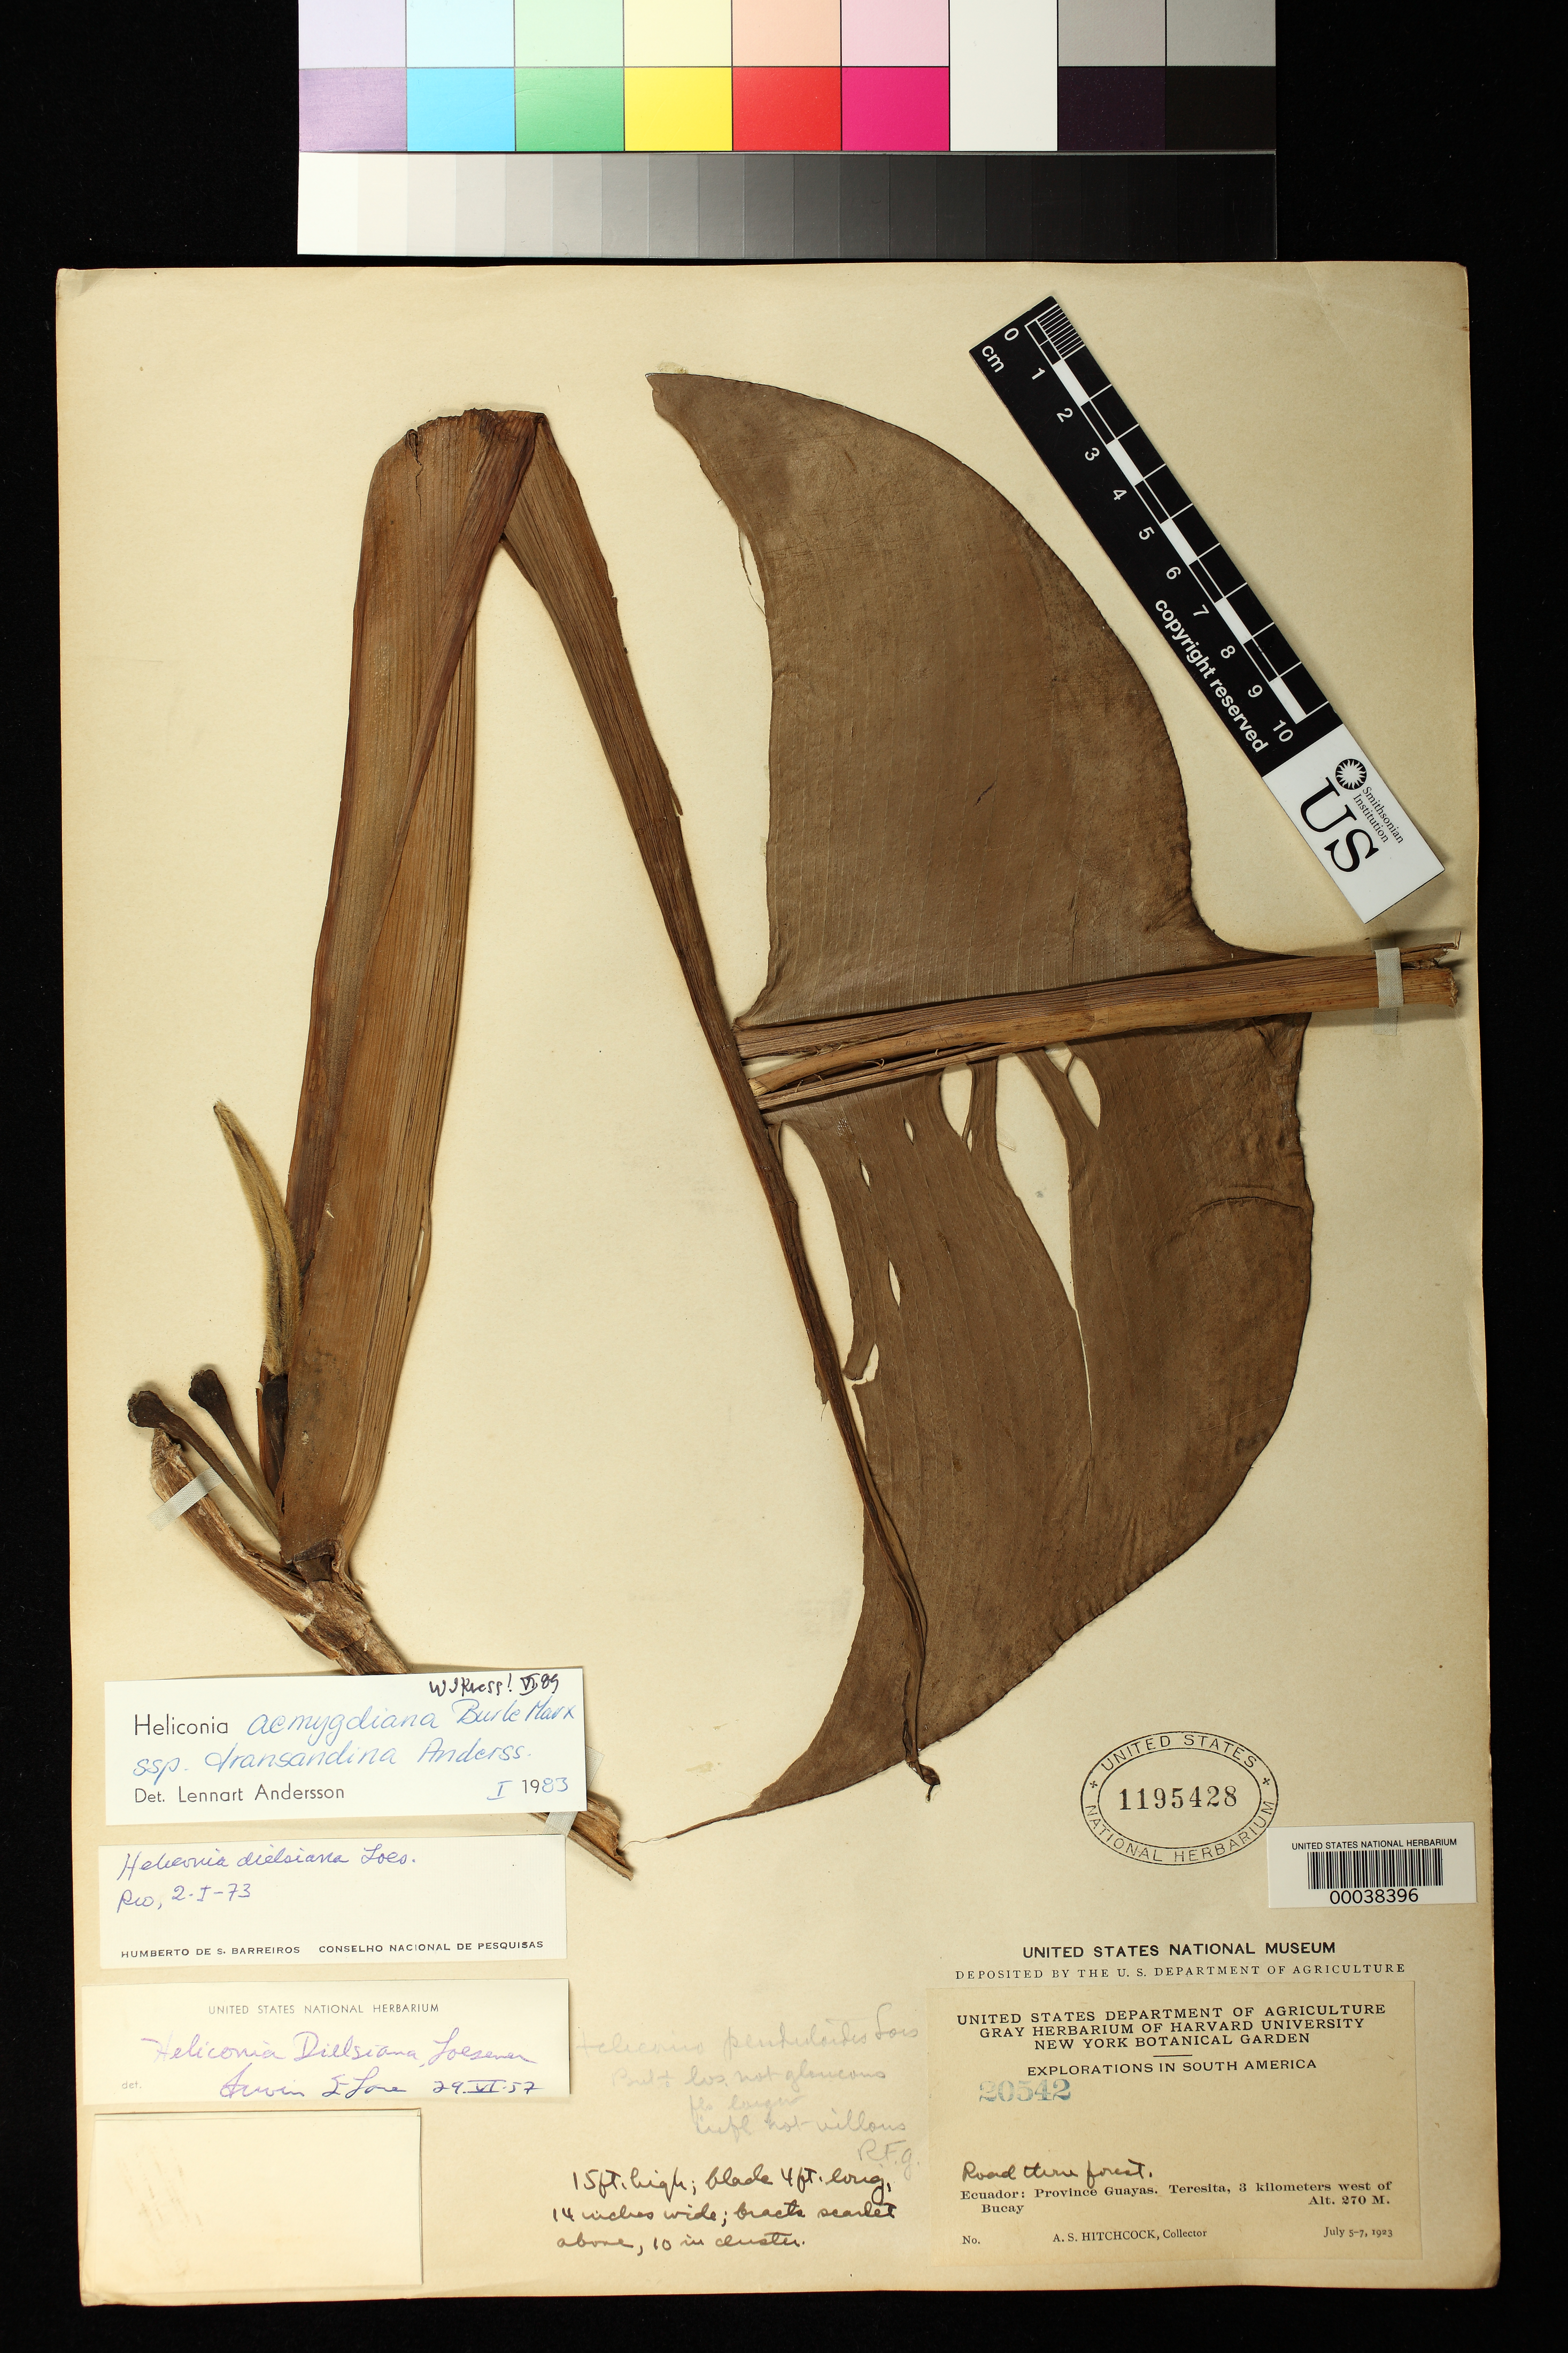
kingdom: Plantae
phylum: Tracheophyta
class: Liliopsida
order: Zingiberales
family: Heliconiaceae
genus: Heliconia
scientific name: Heliconia aemygdiana subsp. transandina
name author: L. Andersson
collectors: A. S. Hitchcock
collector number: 20542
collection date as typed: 05 Jul 1923 to 07 Jul 1923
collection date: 1923-07-05/1923-07-07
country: Ecuador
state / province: Guayas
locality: Teresita, 3 km W of Bucay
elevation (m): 270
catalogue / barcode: US 1195428